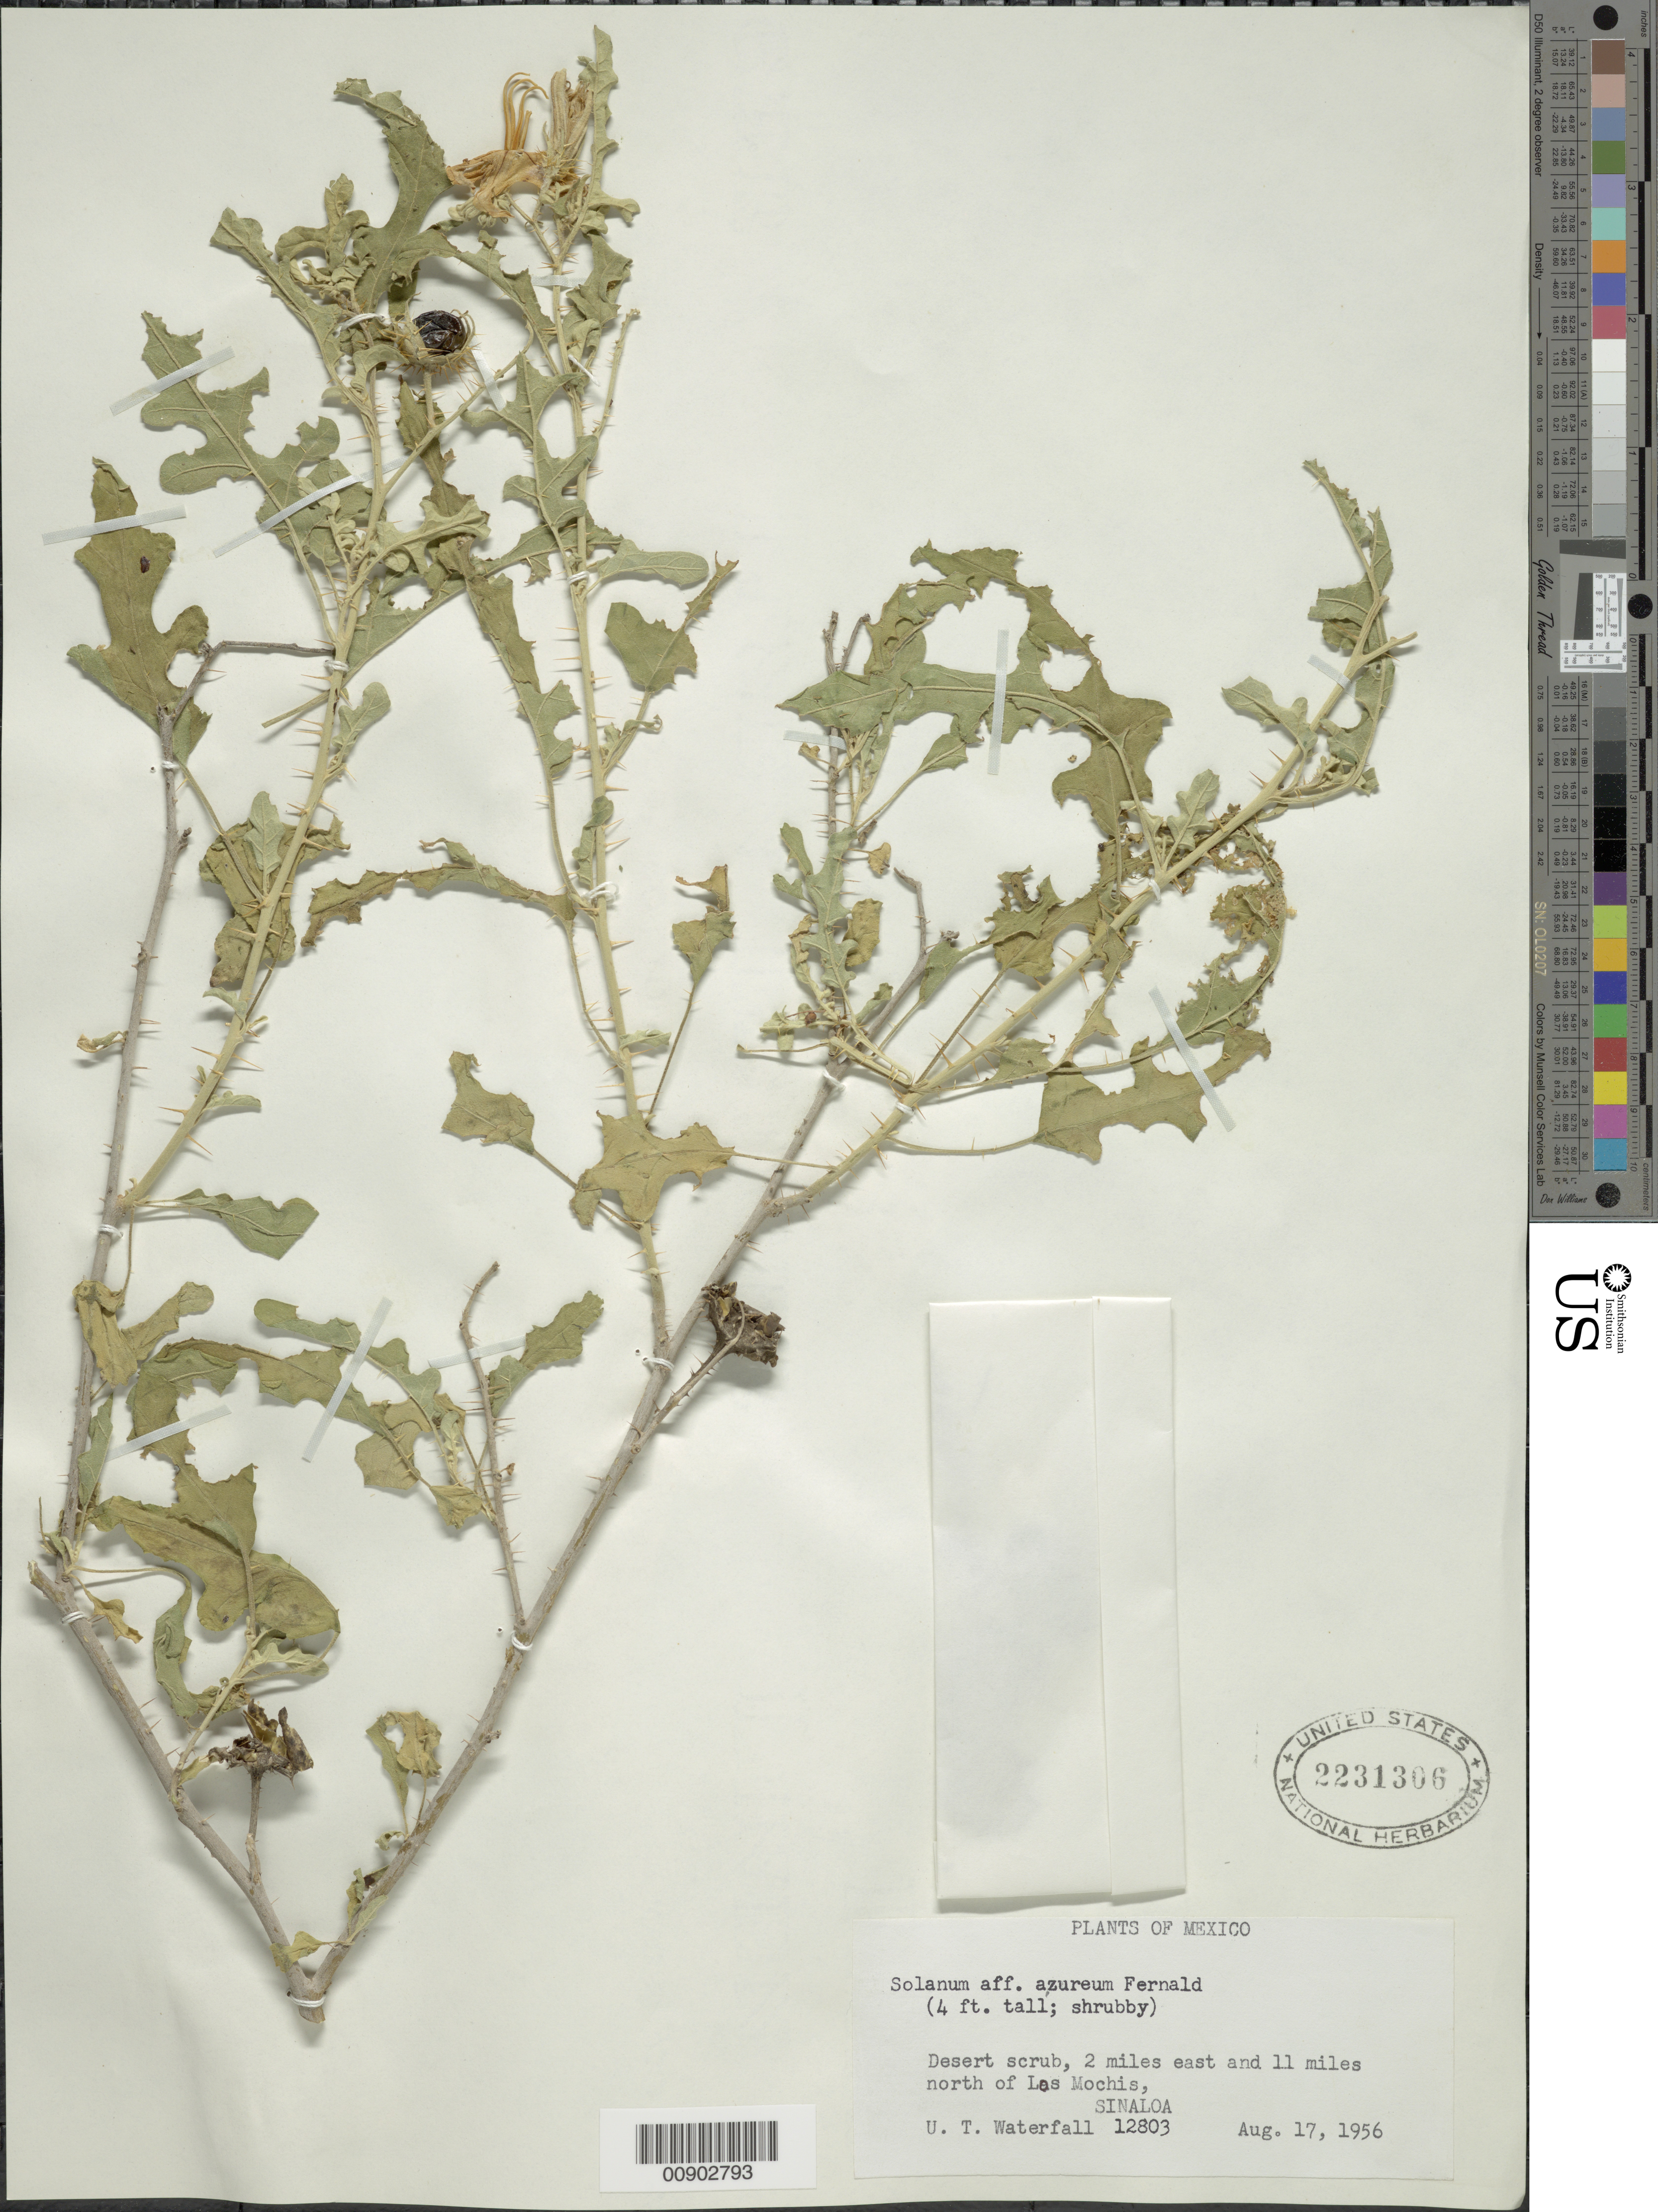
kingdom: Plantae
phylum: Tracheophyta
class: Magnoliopsida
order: Solanales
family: Solanaceae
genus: Solanum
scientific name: Solanum azureum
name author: Fernald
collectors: U. T. Waterfall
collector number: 12803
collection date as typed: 17 Aug 1956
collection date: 1956-08-17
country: Mexico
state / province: Sinaloa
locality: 2 miles east and 11 miles north of Los Mochis, Sinaloa.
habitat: Desert scrub.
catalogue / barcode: US 2231306